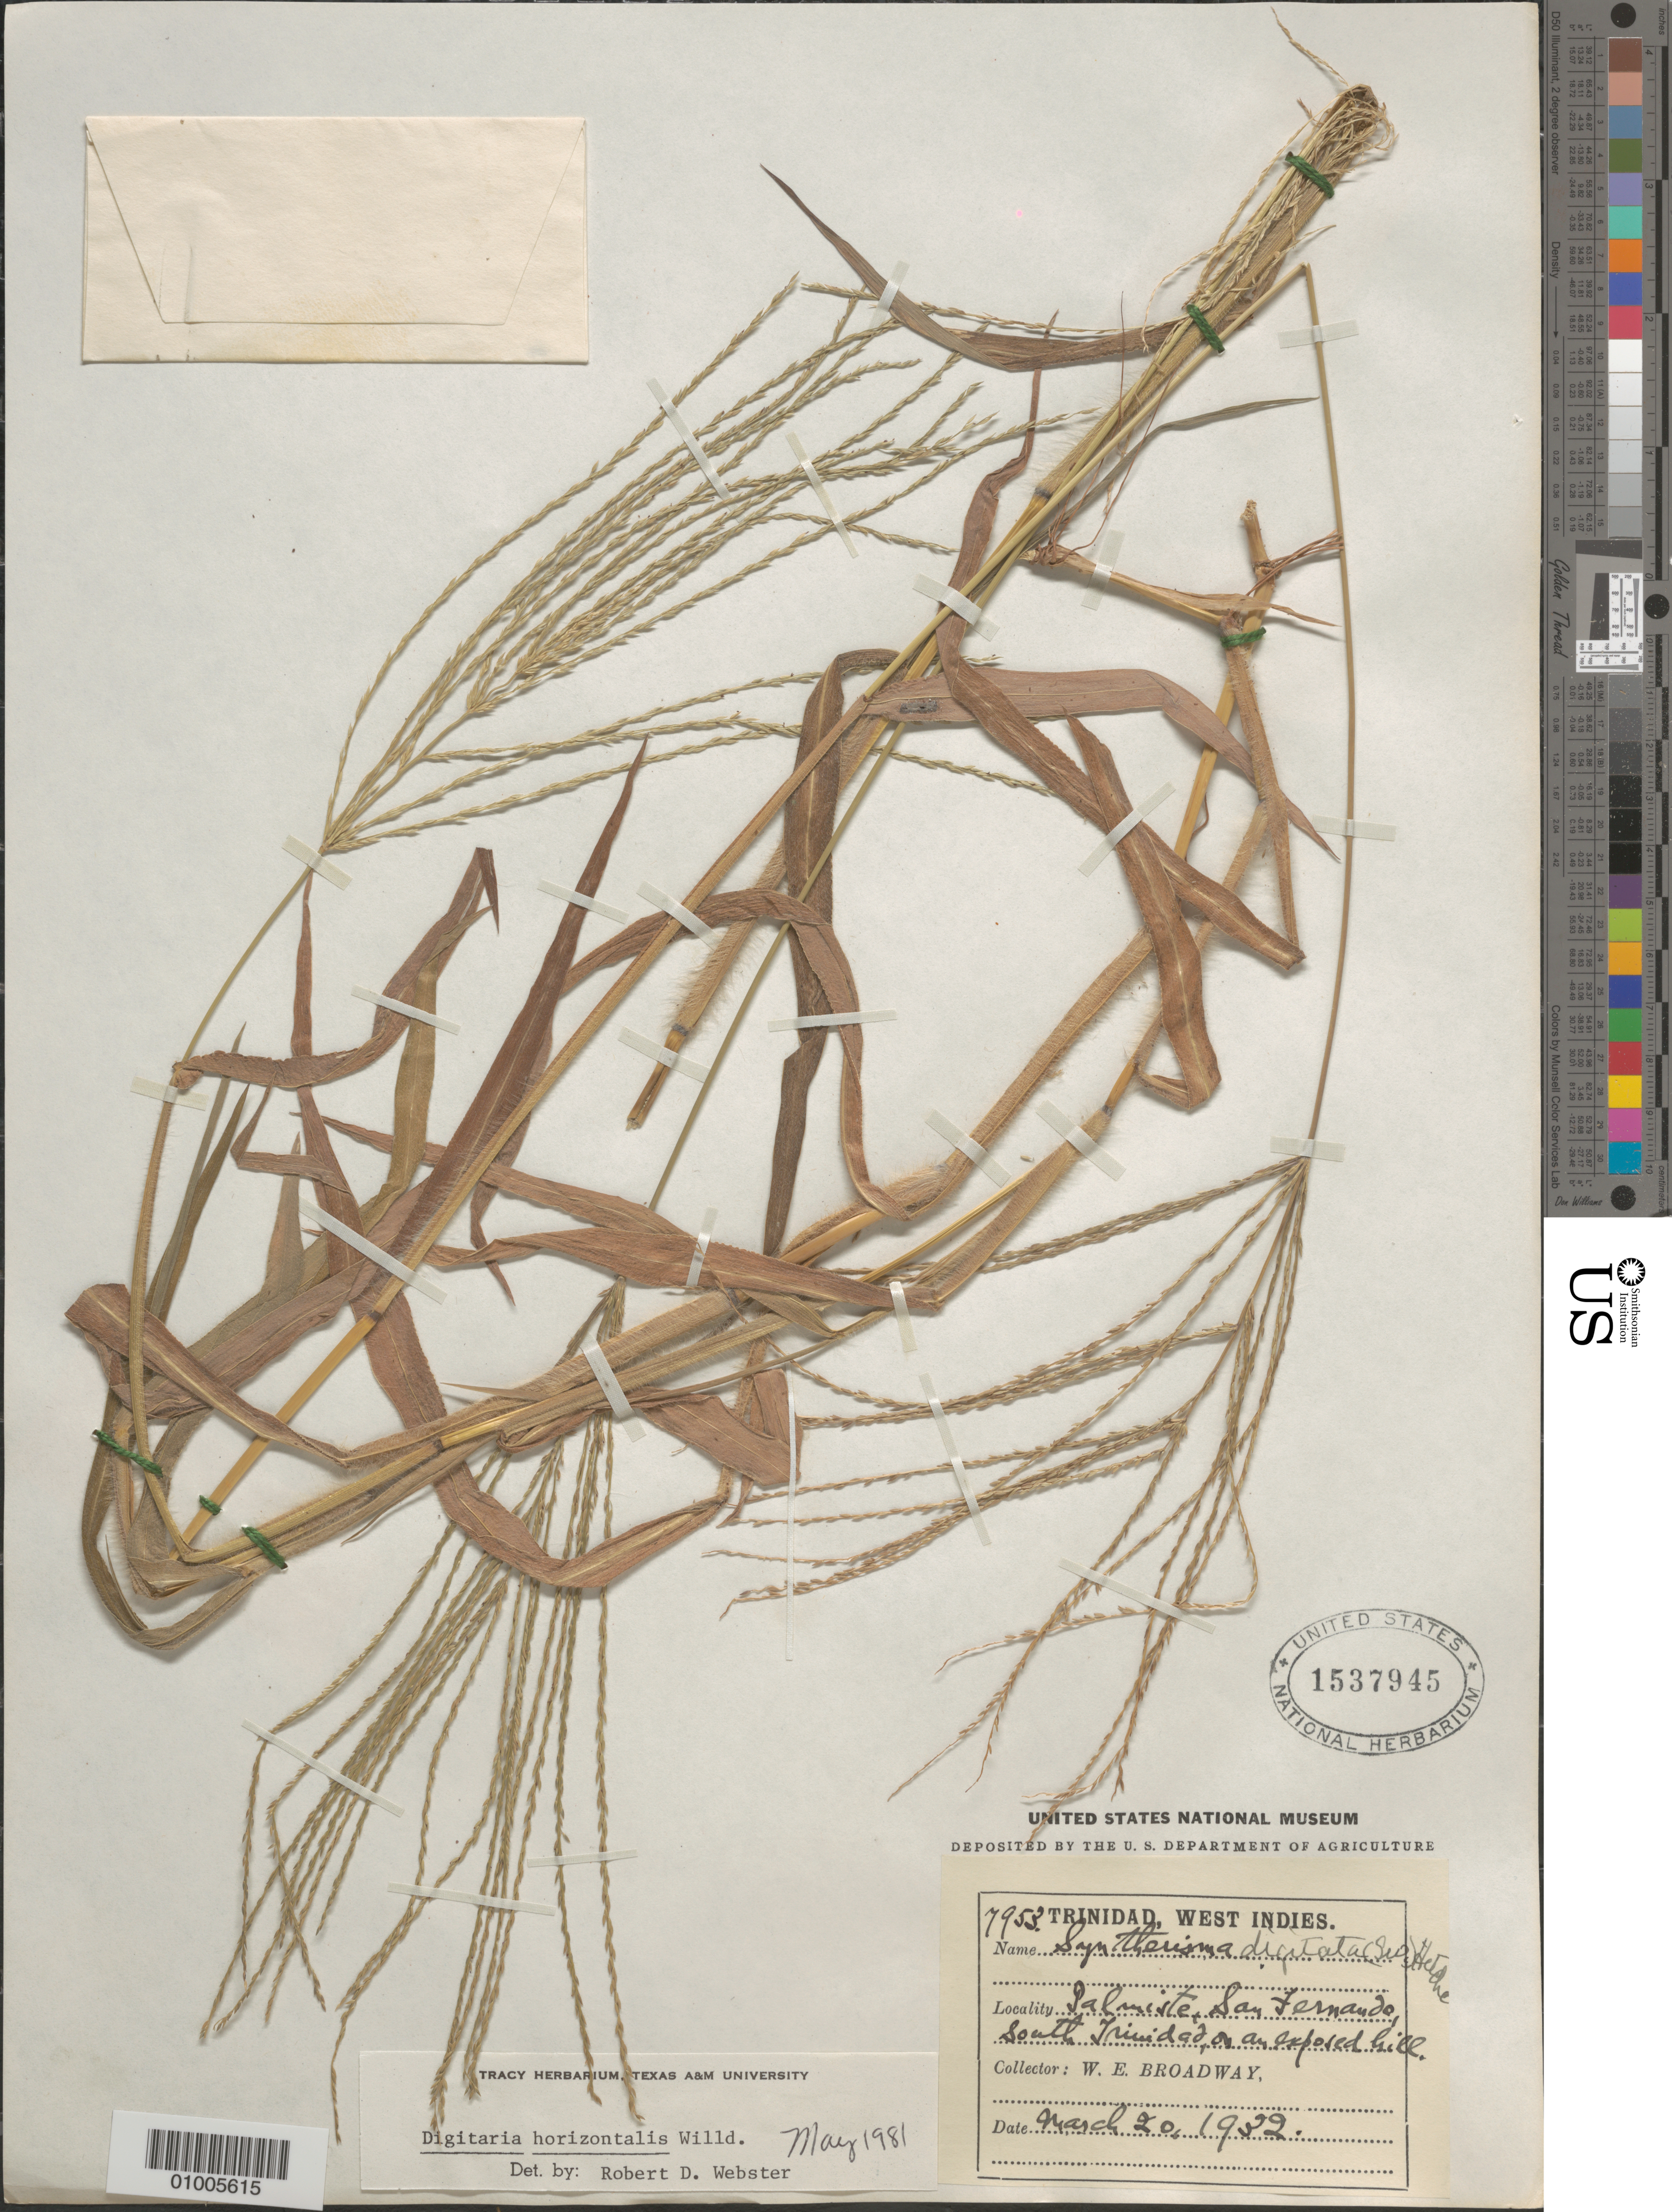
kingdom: Plantae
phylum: Tracheophyta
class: Liliopsida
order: Poales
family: Poaceae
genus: Digitaria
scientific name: Digitaria horizontalis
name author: Willd.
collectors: W. E. Broadway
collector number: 7953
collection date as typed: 20 Mar 1932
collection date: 1932-03-20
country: Trinidad and Tobago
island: Trinidad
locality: South Trinidad, San Fernando. on an explored hill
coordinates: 0 N, 0 E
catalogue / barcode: US 1537945